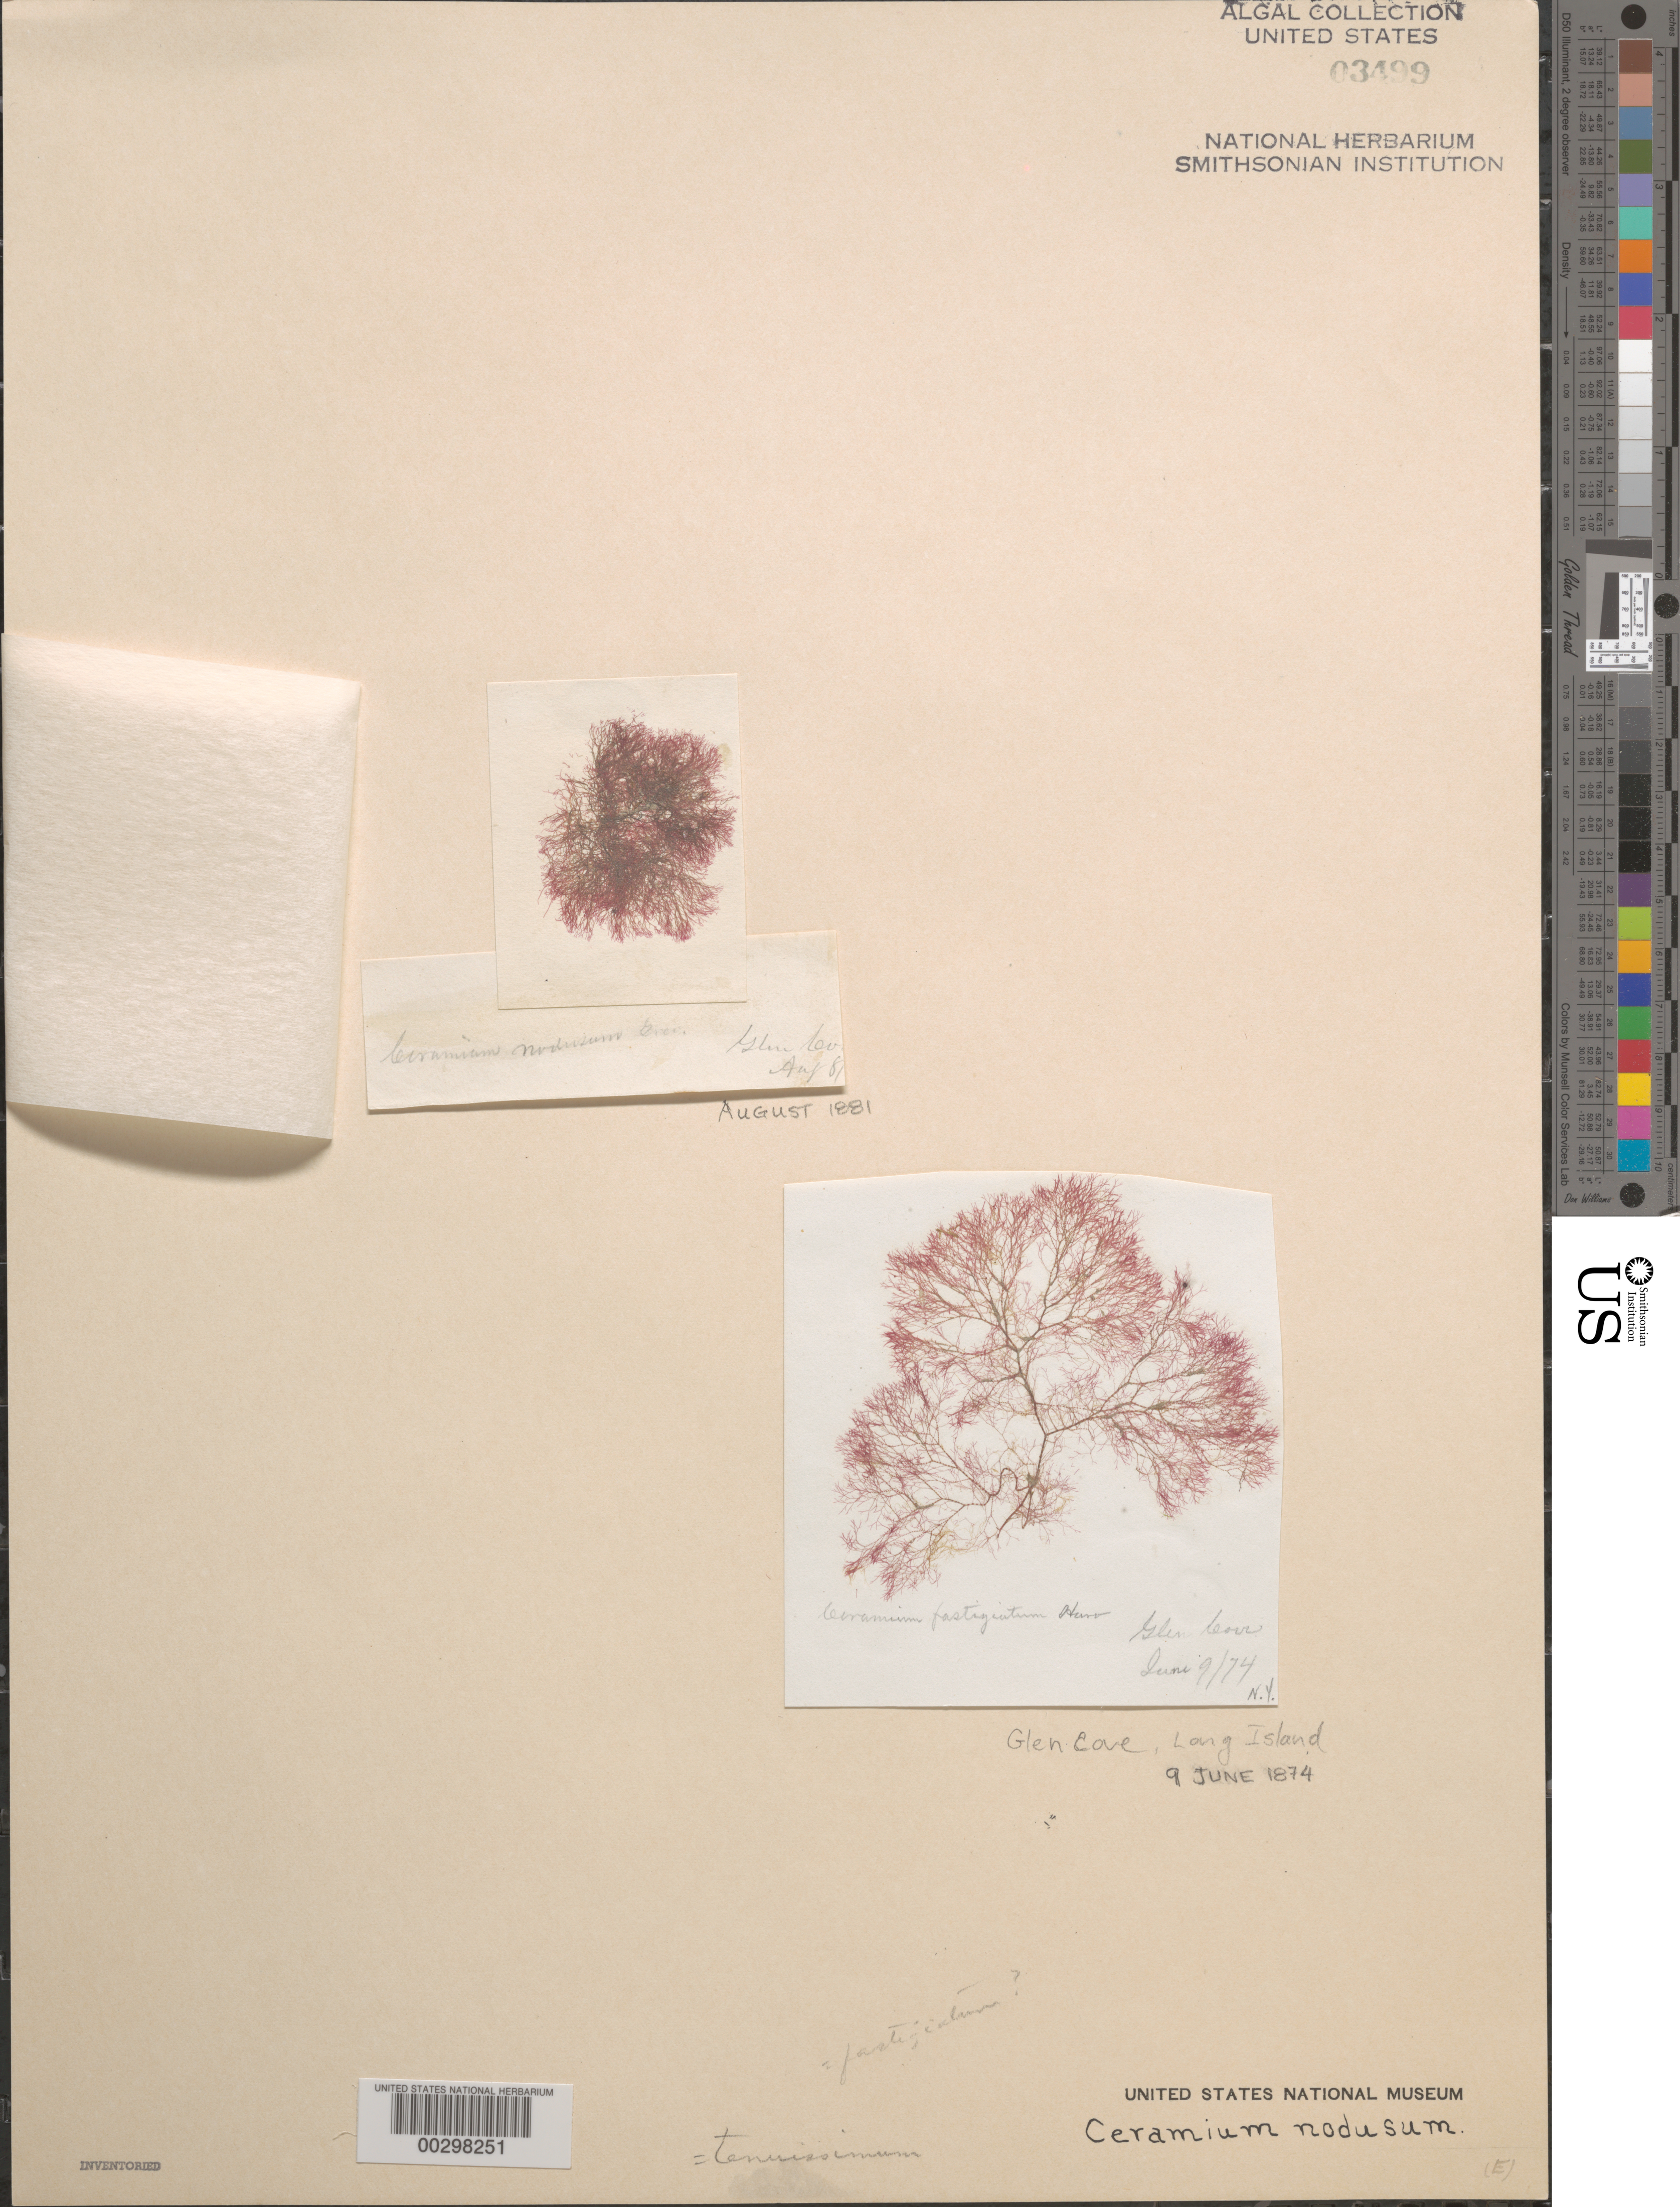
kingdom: Plantae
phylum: Rhodophyta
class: Florideophyceae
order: Ceramiales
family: Ceramiaceae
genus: Ceramium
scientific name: Ceramium fastigiatum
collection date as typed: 09 Jun 1874 AND -- Aug 1881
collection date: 1874-06-09,1881-08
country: United States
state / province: New York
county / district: Nassau County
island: Long Island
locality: Glen Cove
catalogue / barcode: US 3499